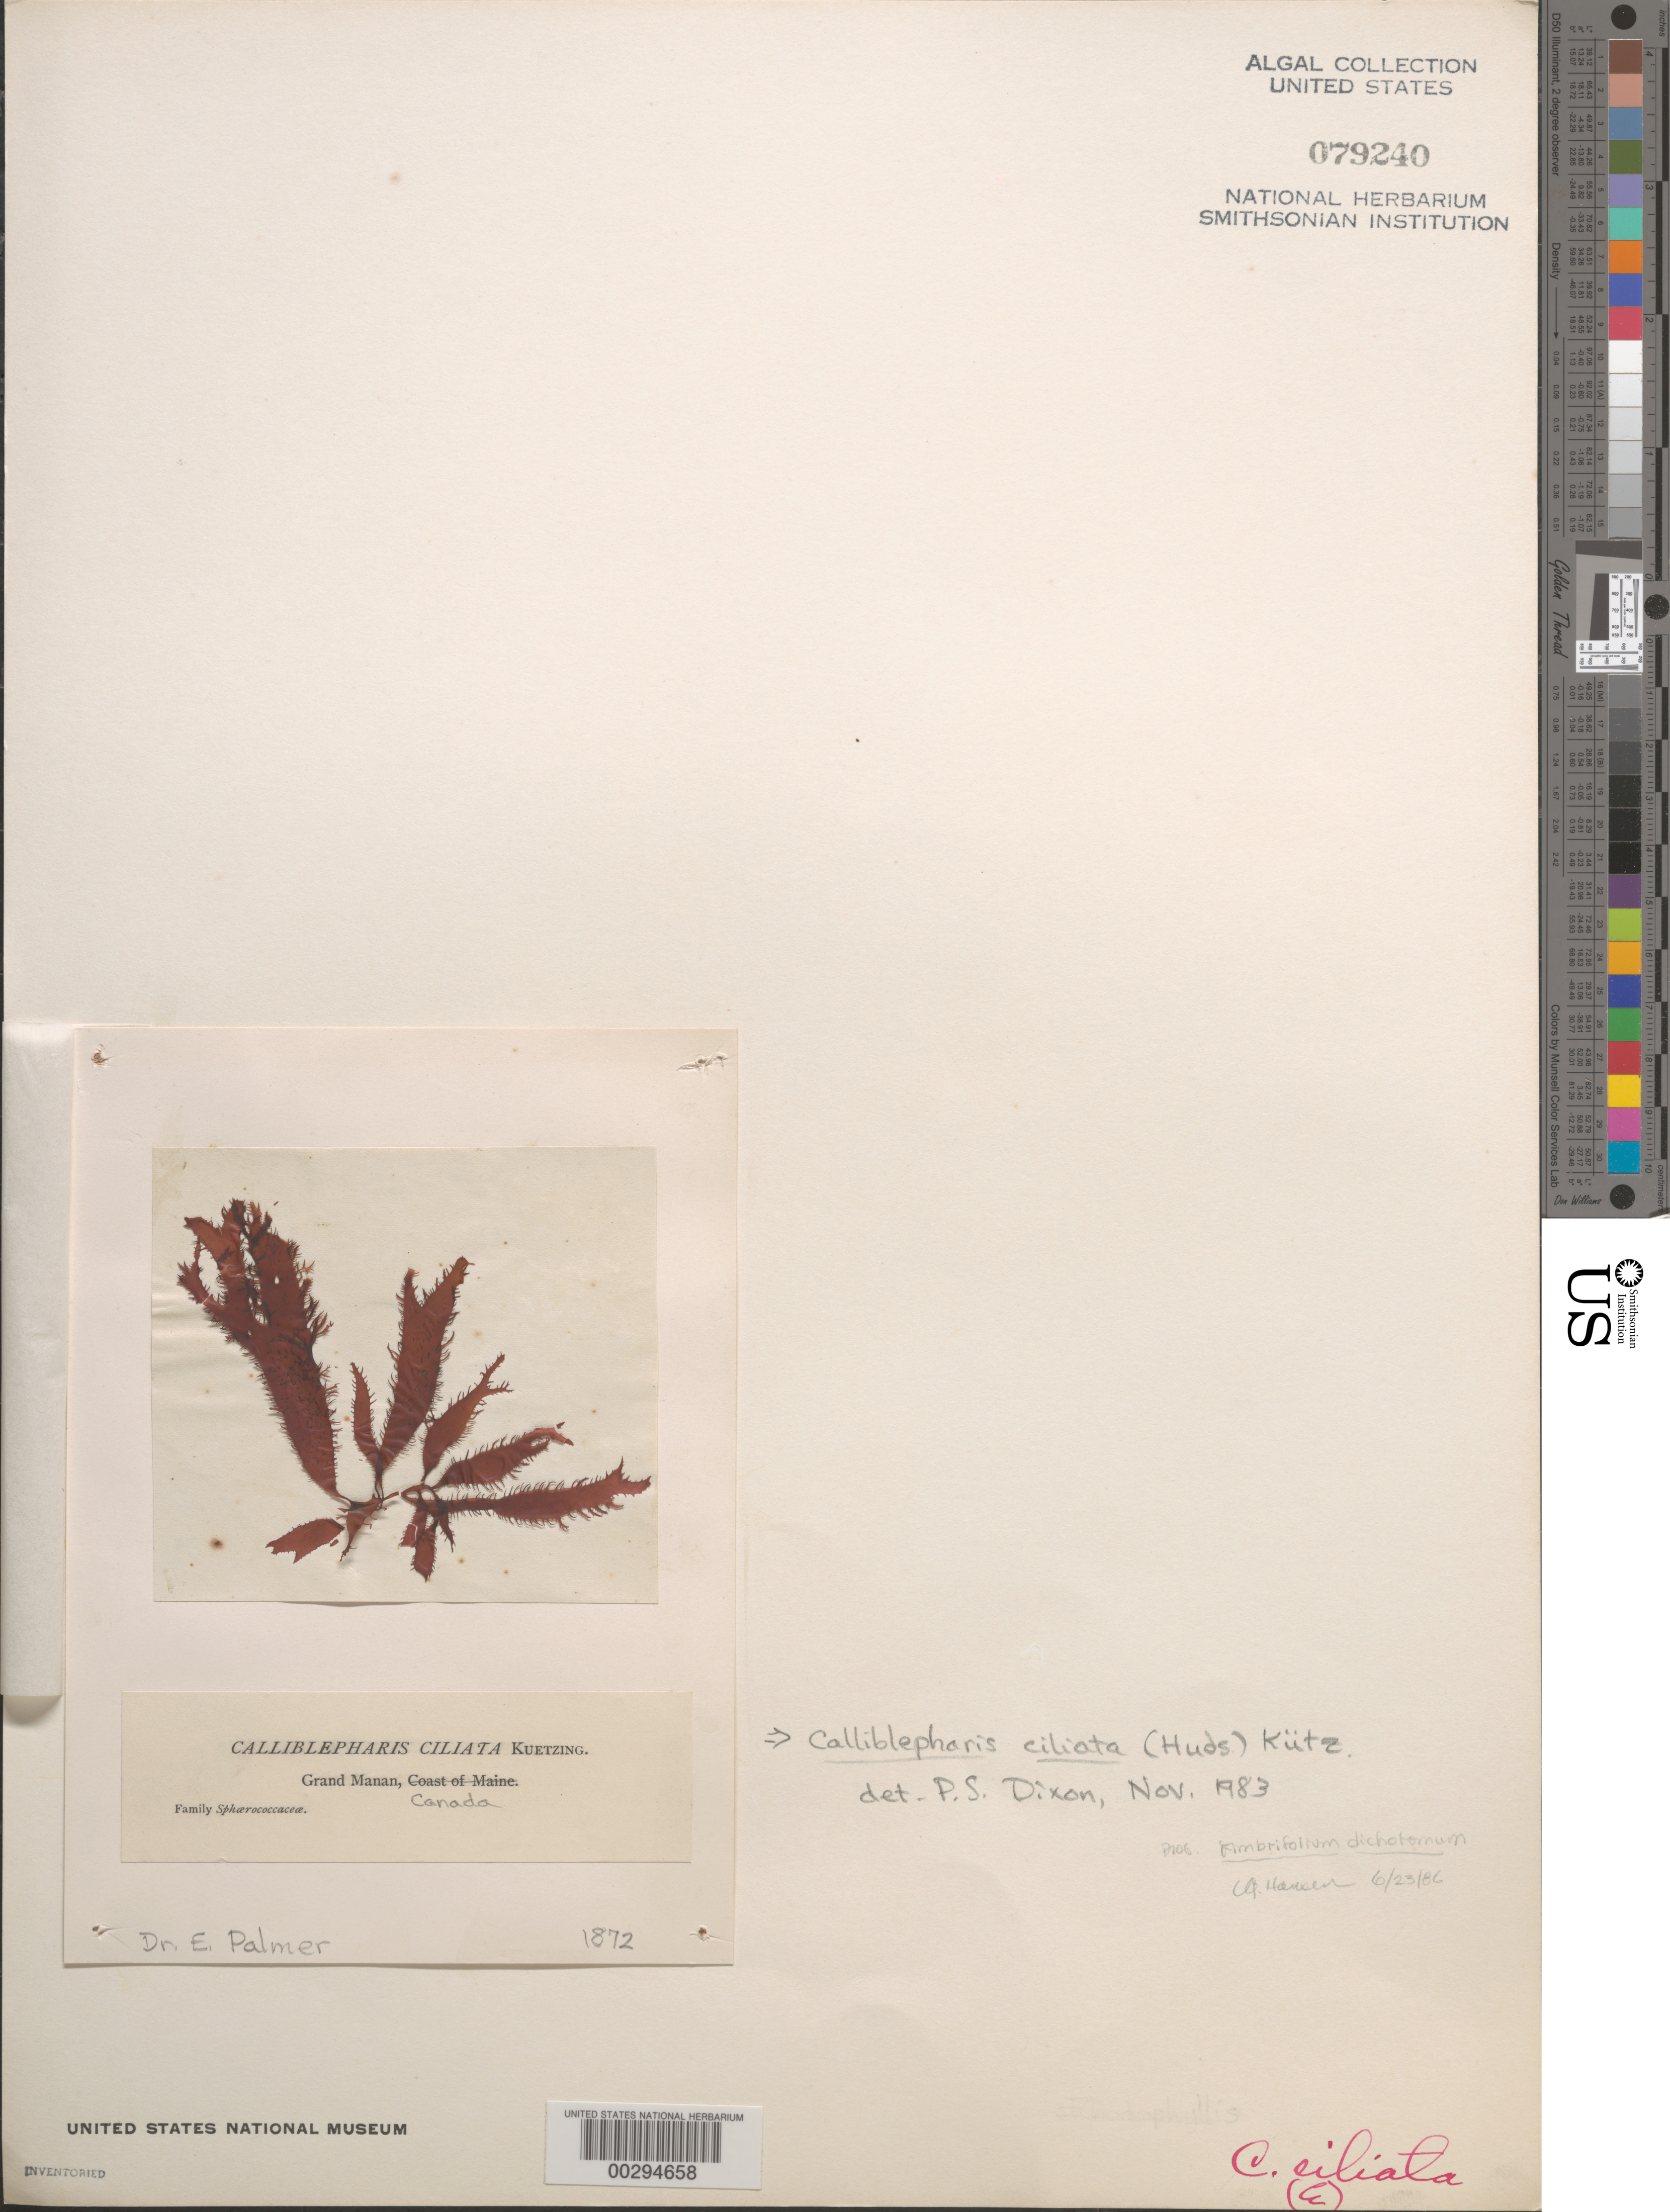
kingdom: Plantae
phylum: Rhodophyta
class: Florideophyceae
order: Gigartinales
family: Cystocloniaceae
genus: Calliblepharis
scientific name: Calliblepharis ciliata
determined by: Dixon, P. S.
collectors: E. Palmer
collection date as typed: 1872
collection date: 1872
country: Canada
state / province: New Brunswick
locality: Grand manan island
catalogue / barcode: US 79240